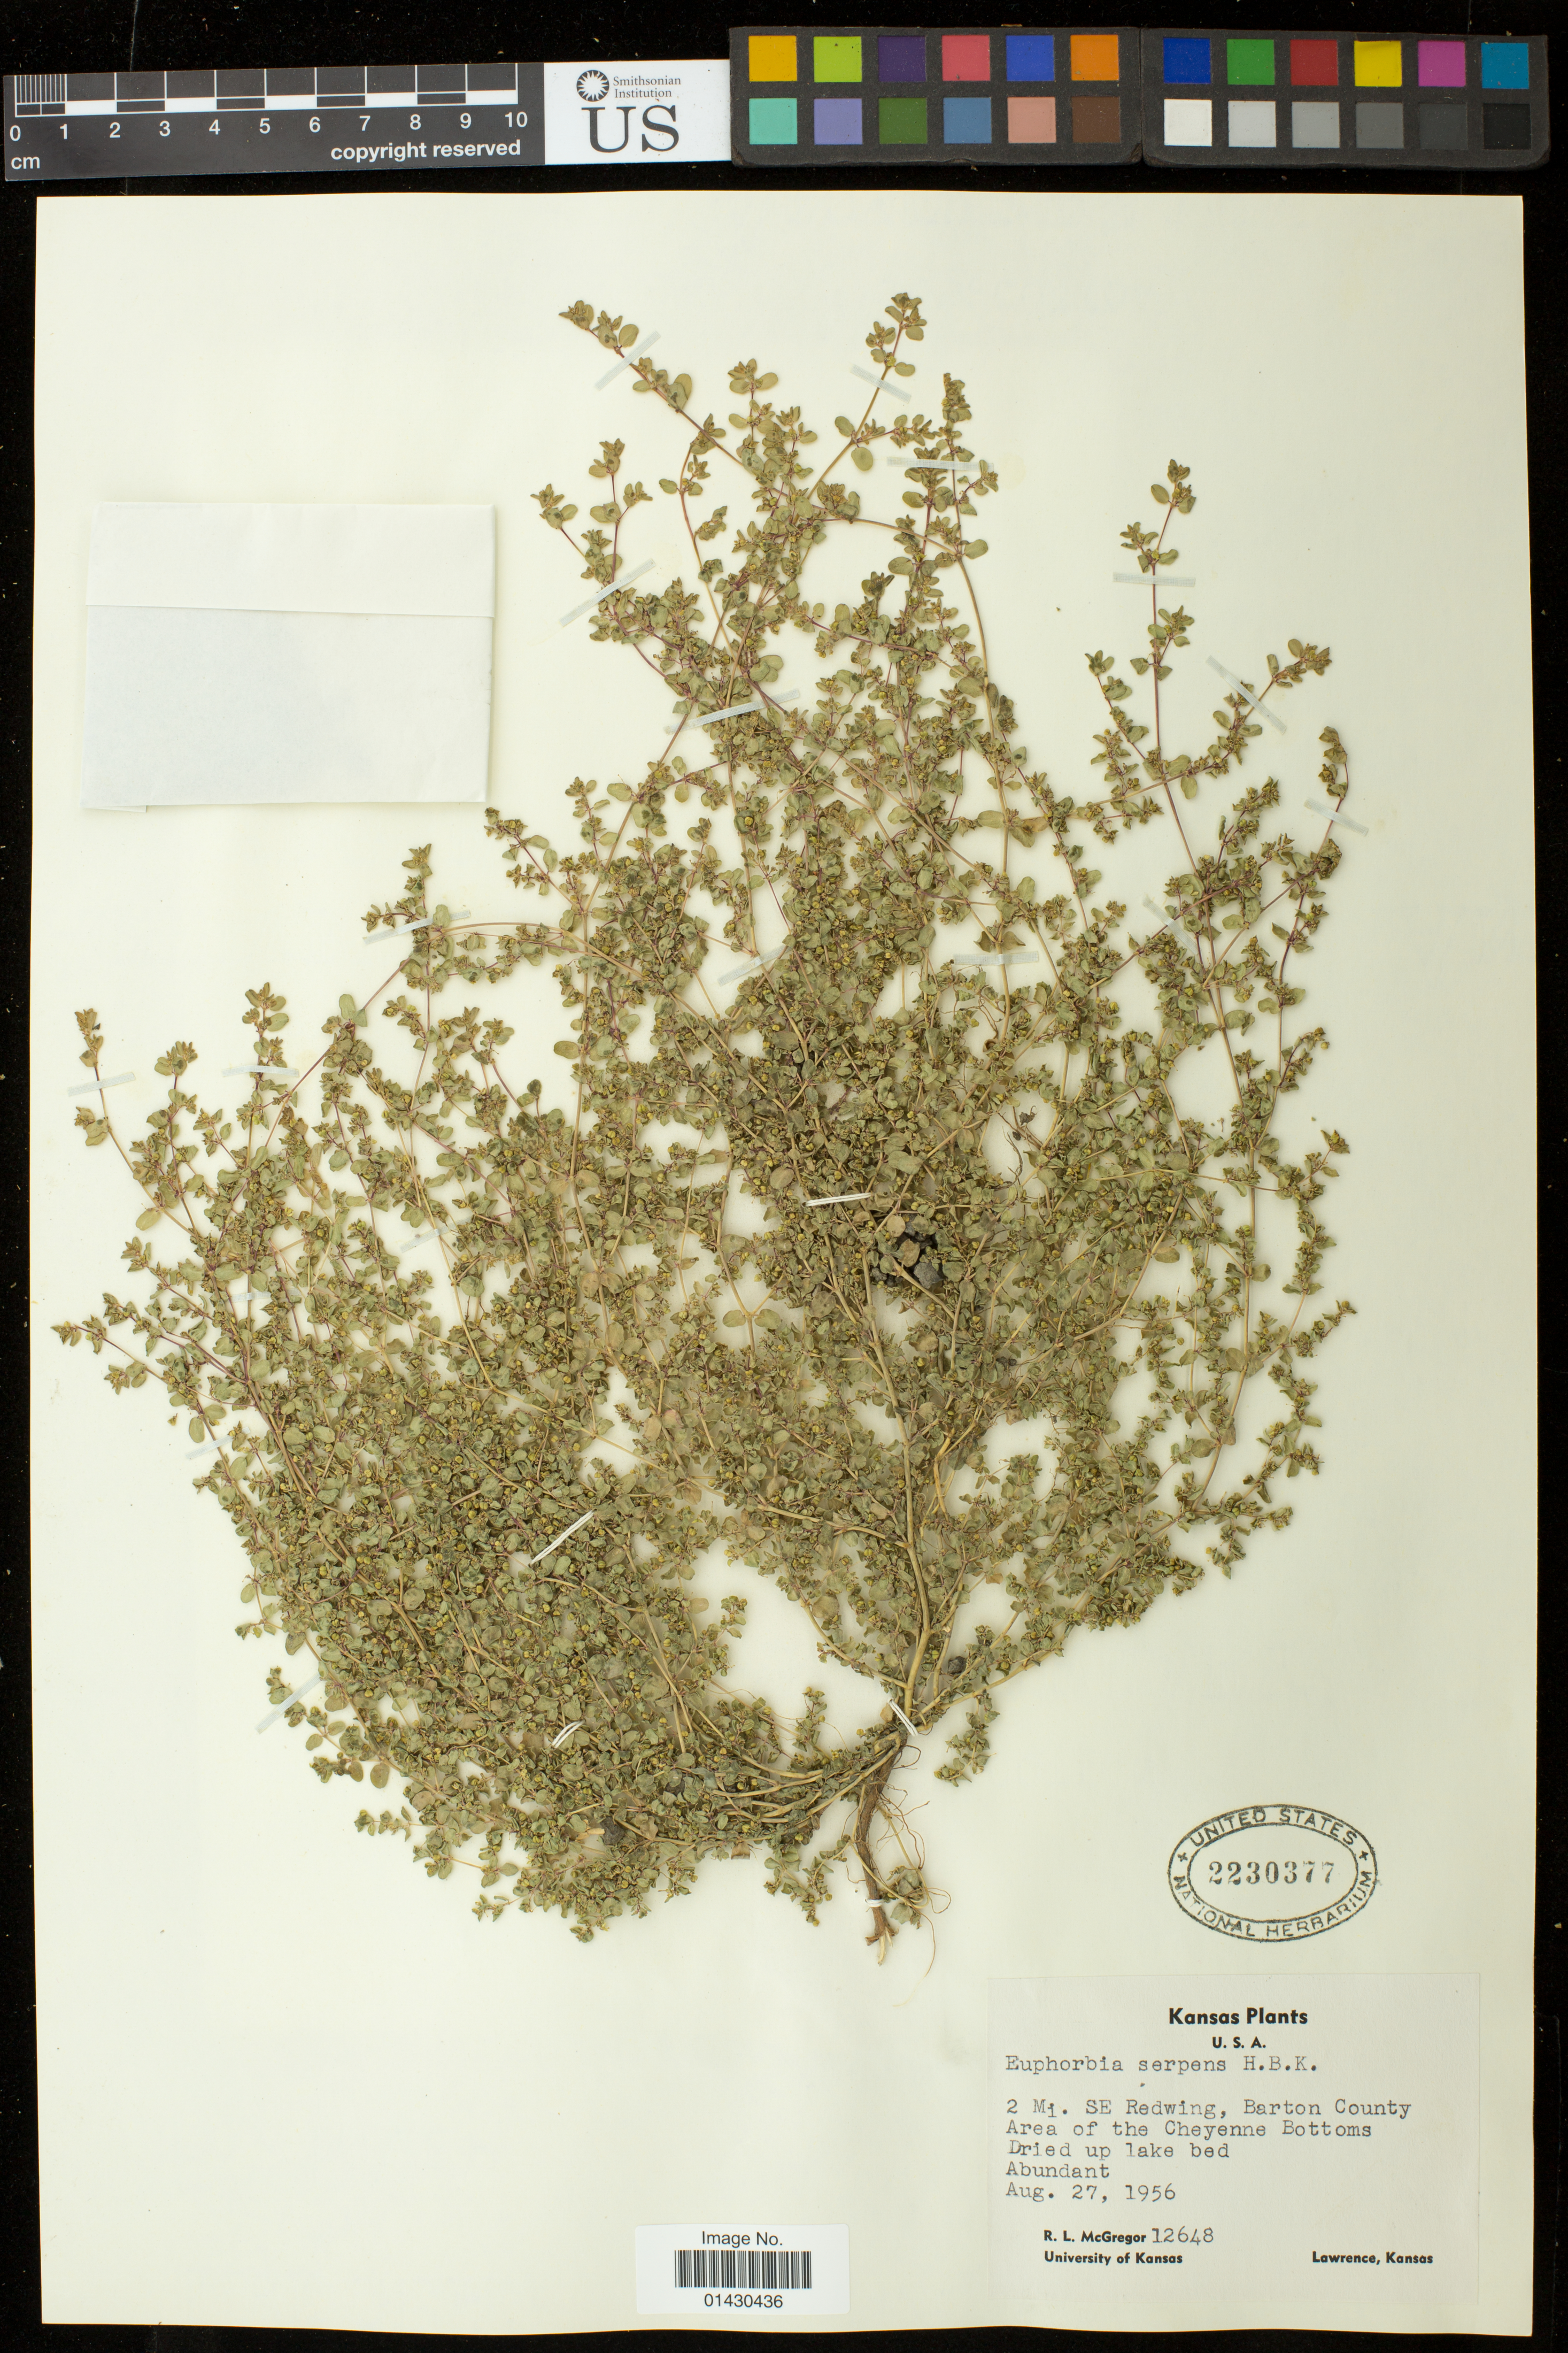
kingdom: Plantae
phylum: Tracheophyta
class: Magnoliopsida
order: Malpighiales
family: Euphorbiaceae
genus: Euphorbia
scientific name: Euphorbia serpens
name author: Kunth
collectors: R. L. McGregor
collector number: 12648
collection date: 1956-08-27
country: United States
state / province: Kansas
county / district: Barton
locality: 2 Mi. SE Redwing, Area of the Cheyenne Bottoms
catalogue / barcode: US 2230377